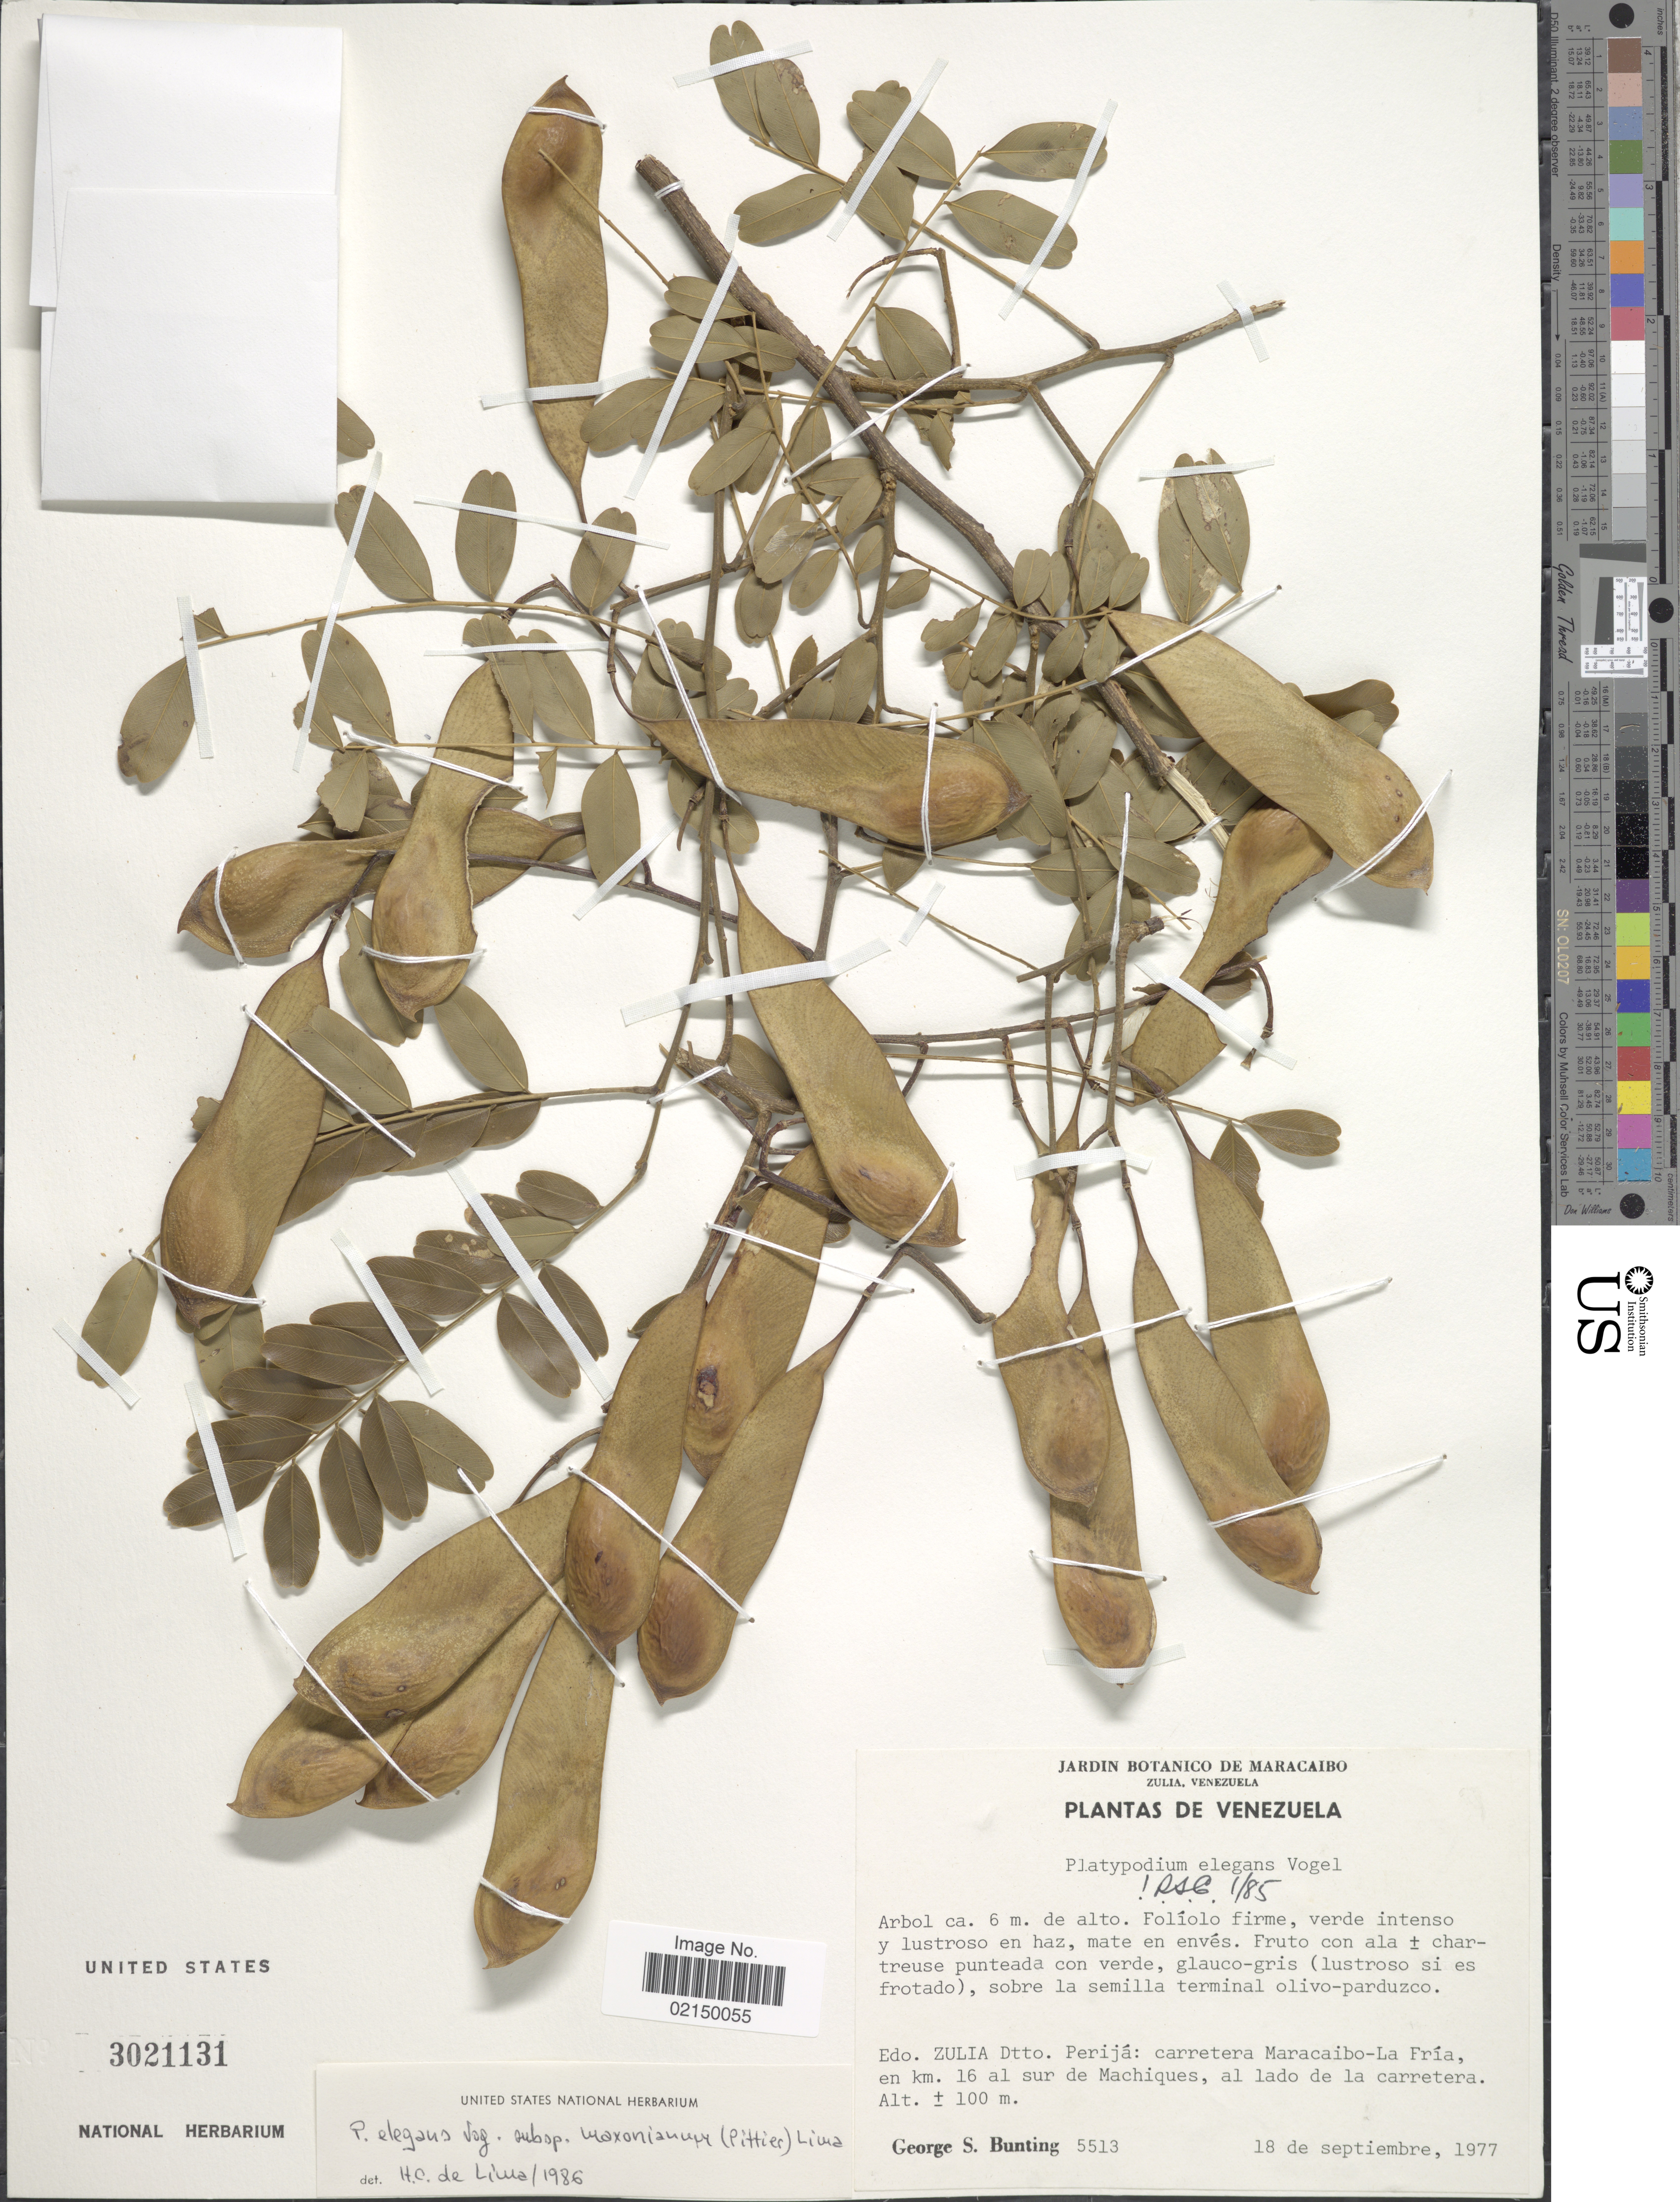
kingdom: Plantae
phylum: Tracheophyta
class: Magnoliopsida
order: Fabales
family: Fabaceae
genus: Platypodium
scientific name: Platypodium elegans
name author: Vogel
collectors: G. S. Bunting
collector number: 5513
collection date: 1977-09-18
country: Venezuela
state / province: Zulia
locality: Dtto. Perija: carretera Maracaibo-La Fria, en km. 16 al sur de Machiques, al lado de la carretera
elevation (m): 100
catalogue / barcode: US 3021131